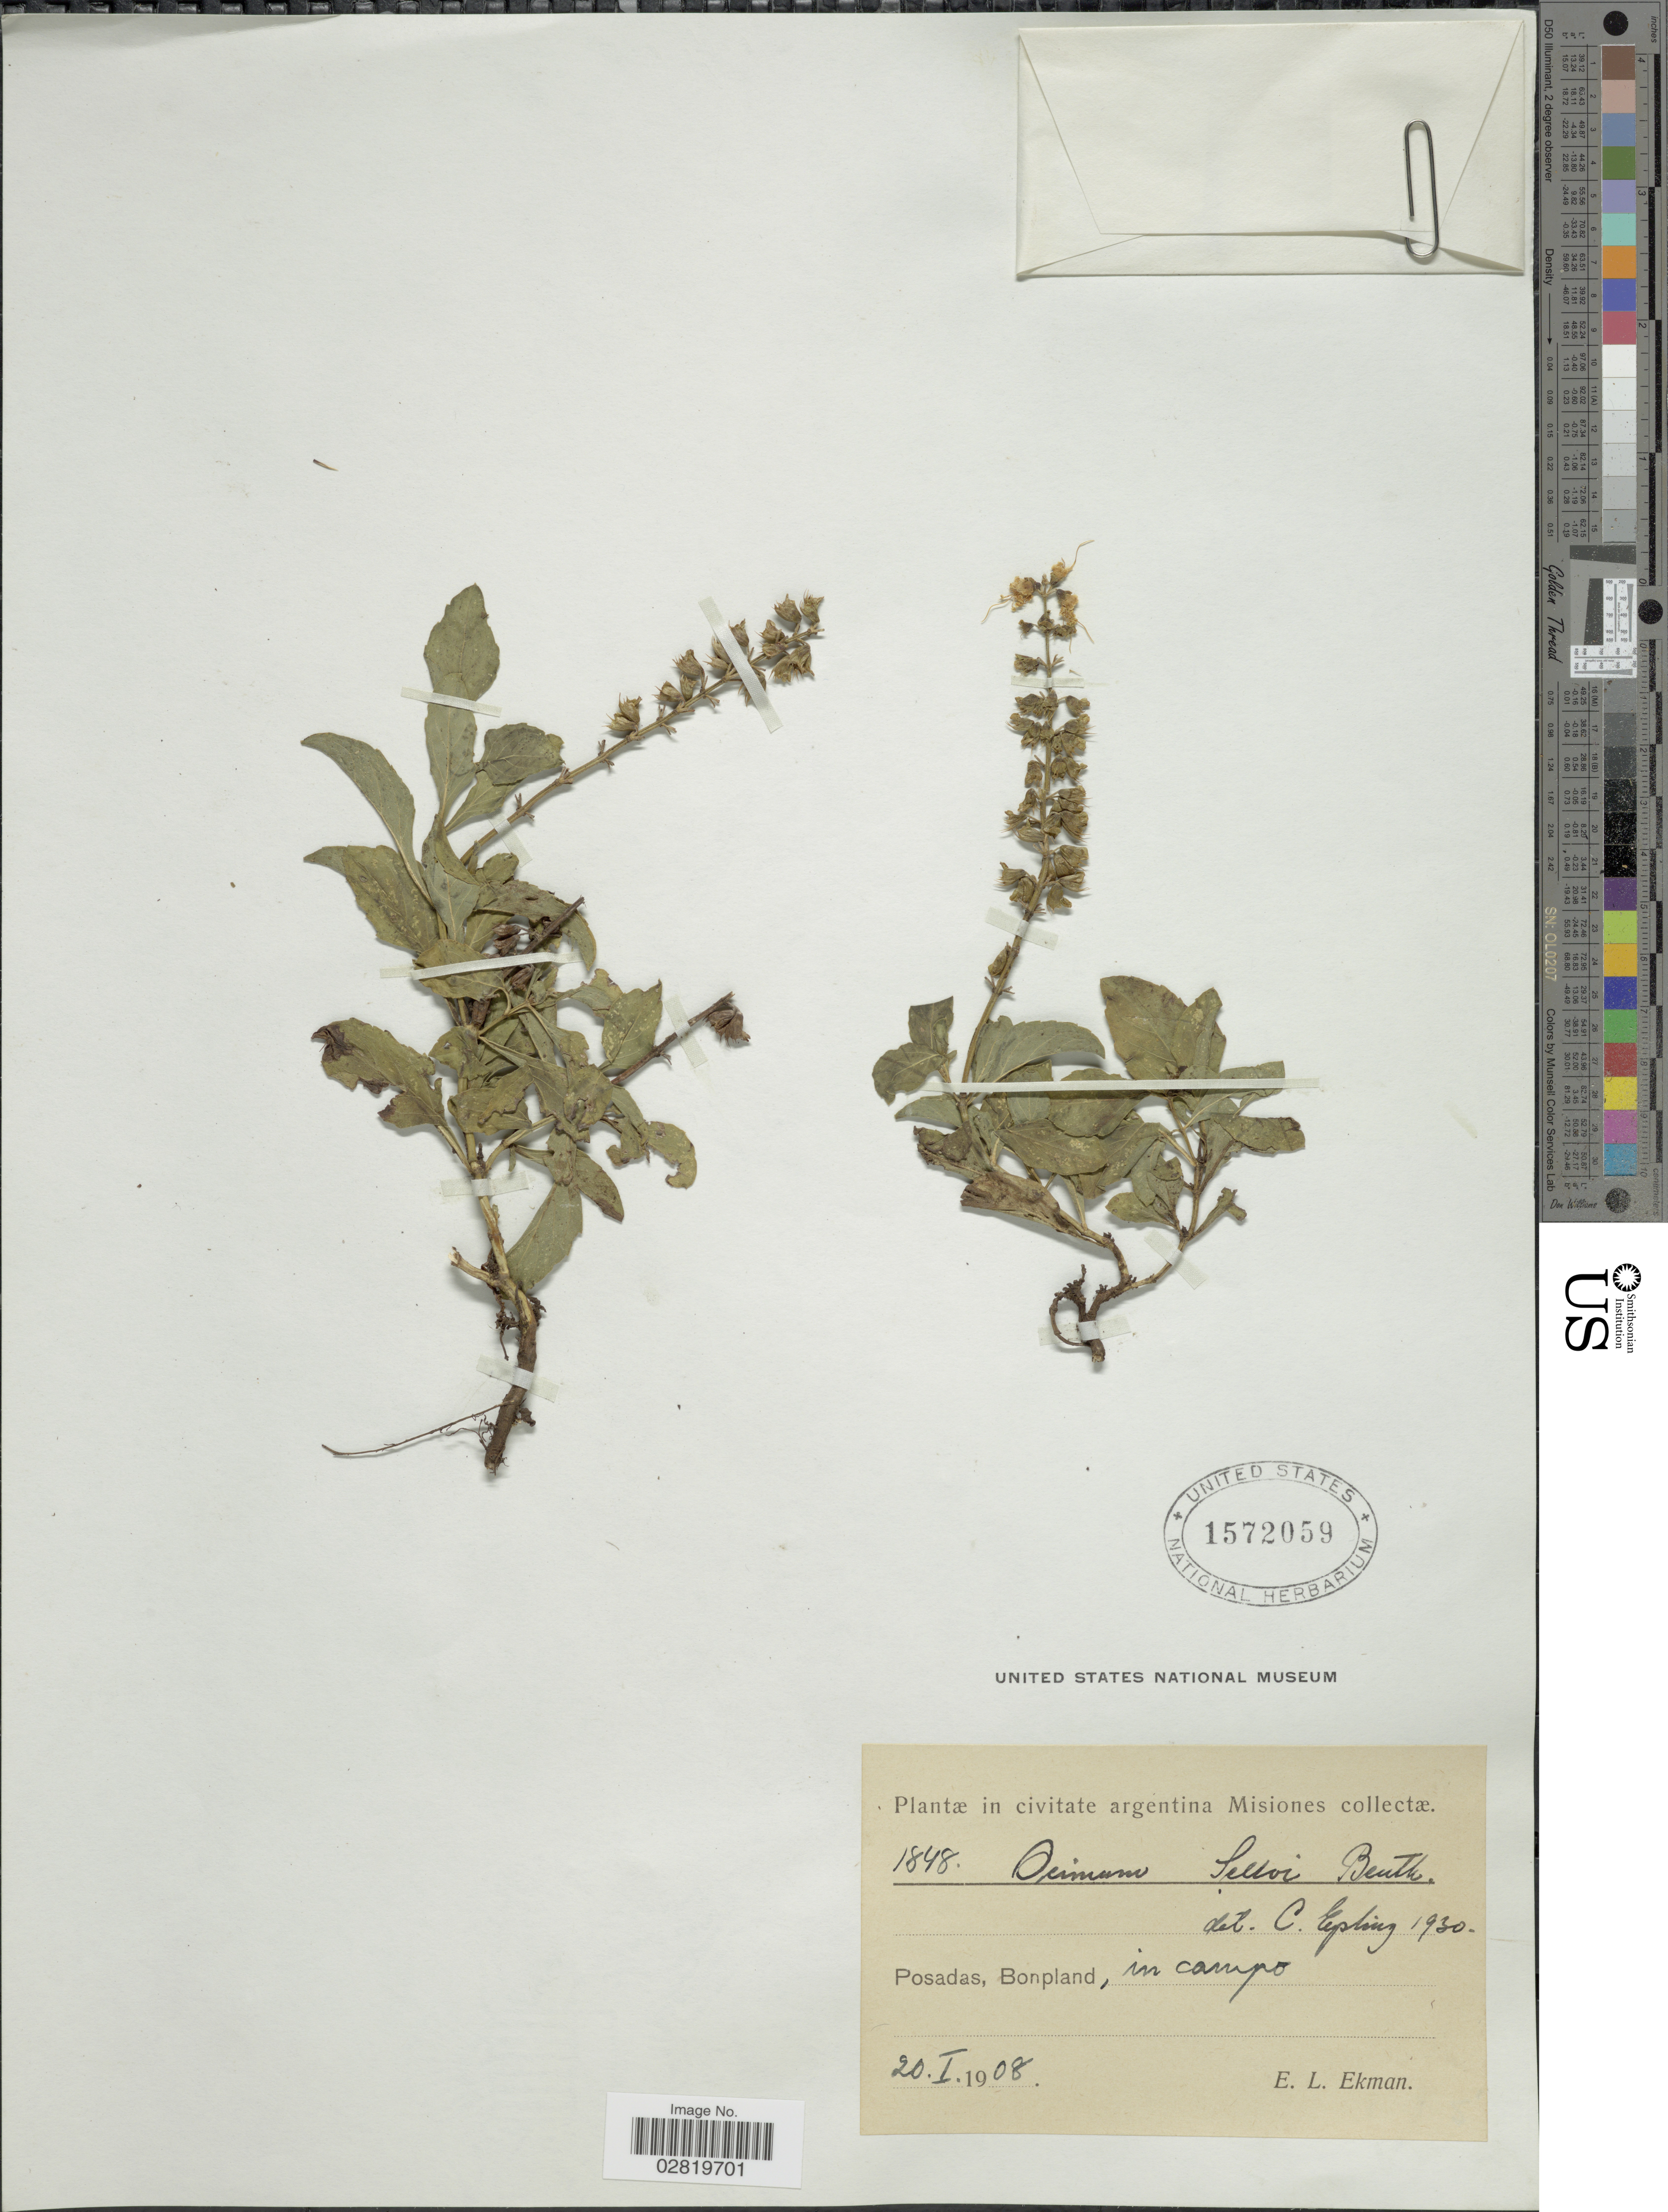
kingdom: Plantae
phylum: Tracheophyta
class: Magnoliopsida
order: Lamiales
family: Lamiaceae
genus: Ocimum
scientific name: Ocimum selloi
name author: Benth.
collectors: E. L. Ekman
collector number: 1848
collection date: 1908-01-20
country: Argentina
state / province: Misiones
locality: Posadas, Bonpland, in campo.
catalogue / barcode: US 1572059